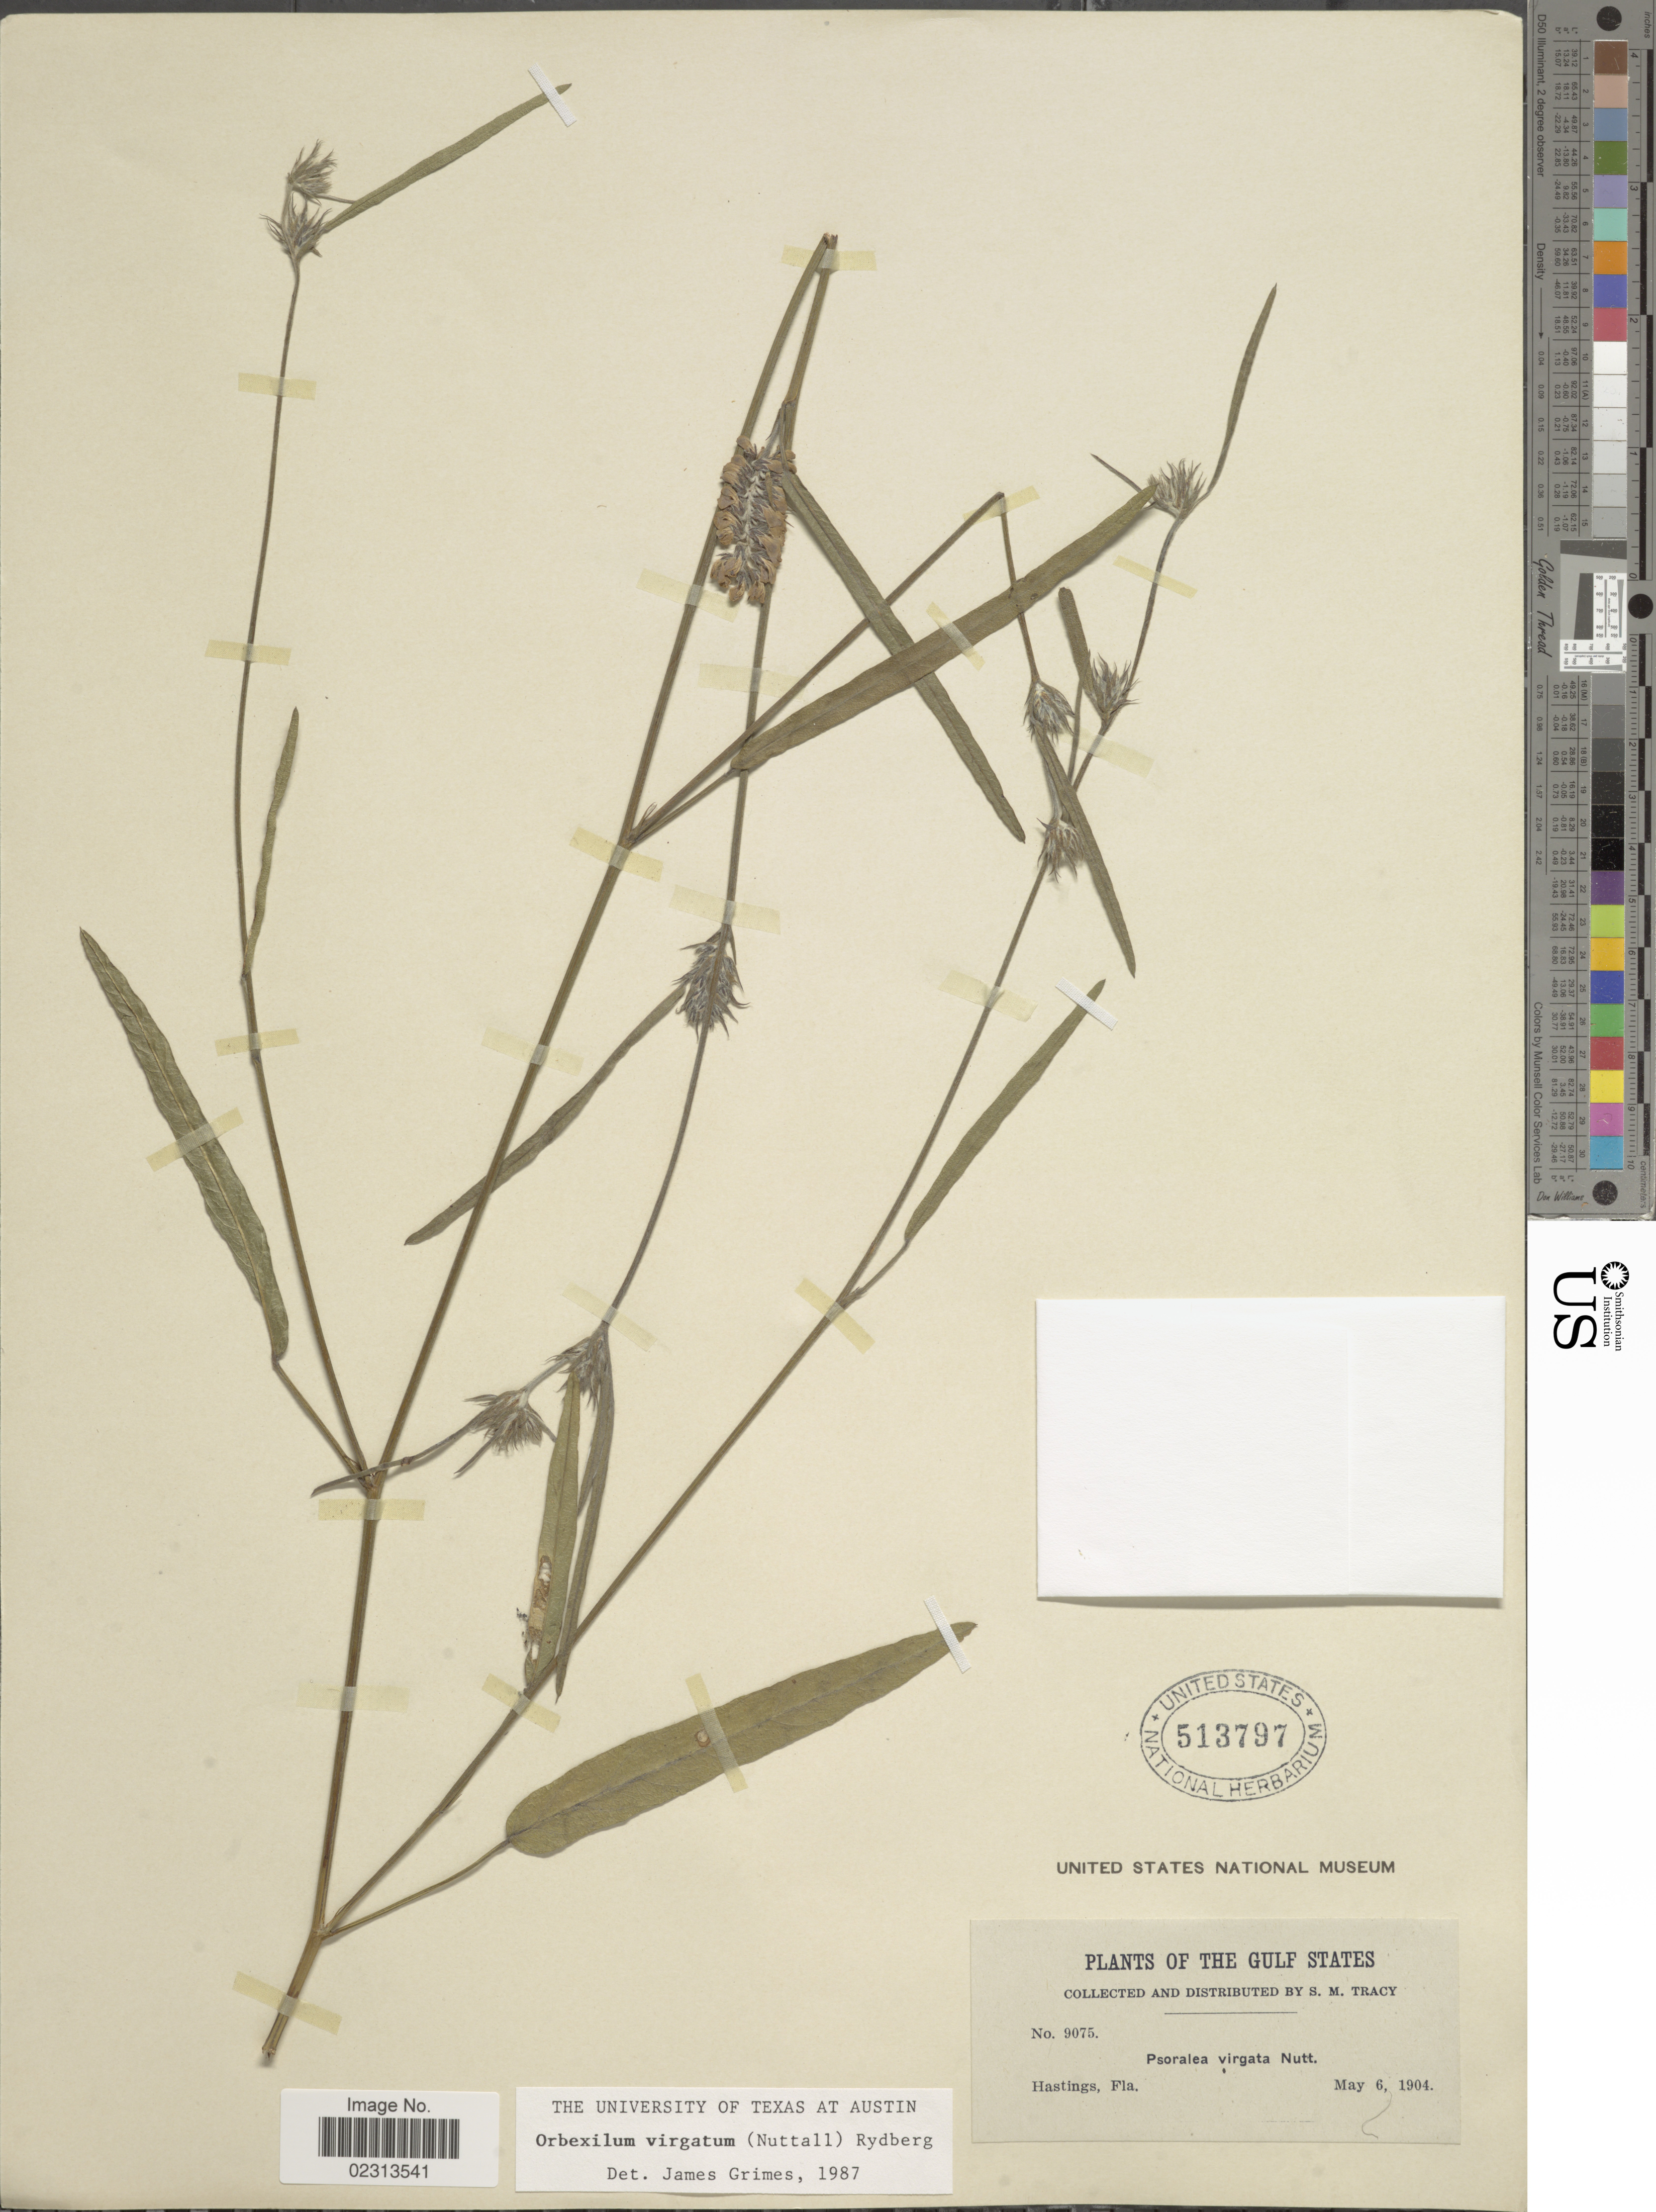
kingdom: Plantae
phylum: Tracheophyta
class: Magnoliopsida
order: Fabales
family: Fabaceae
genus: Orbexilum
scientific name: Orbexilum virgatum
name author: (Nutt.) Rydb.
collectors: S. M. Tracy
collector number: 9075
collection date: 1904-05-06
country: United States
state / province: Florida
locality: The Gulf States, Hastings, Fla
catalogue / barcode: US 513797